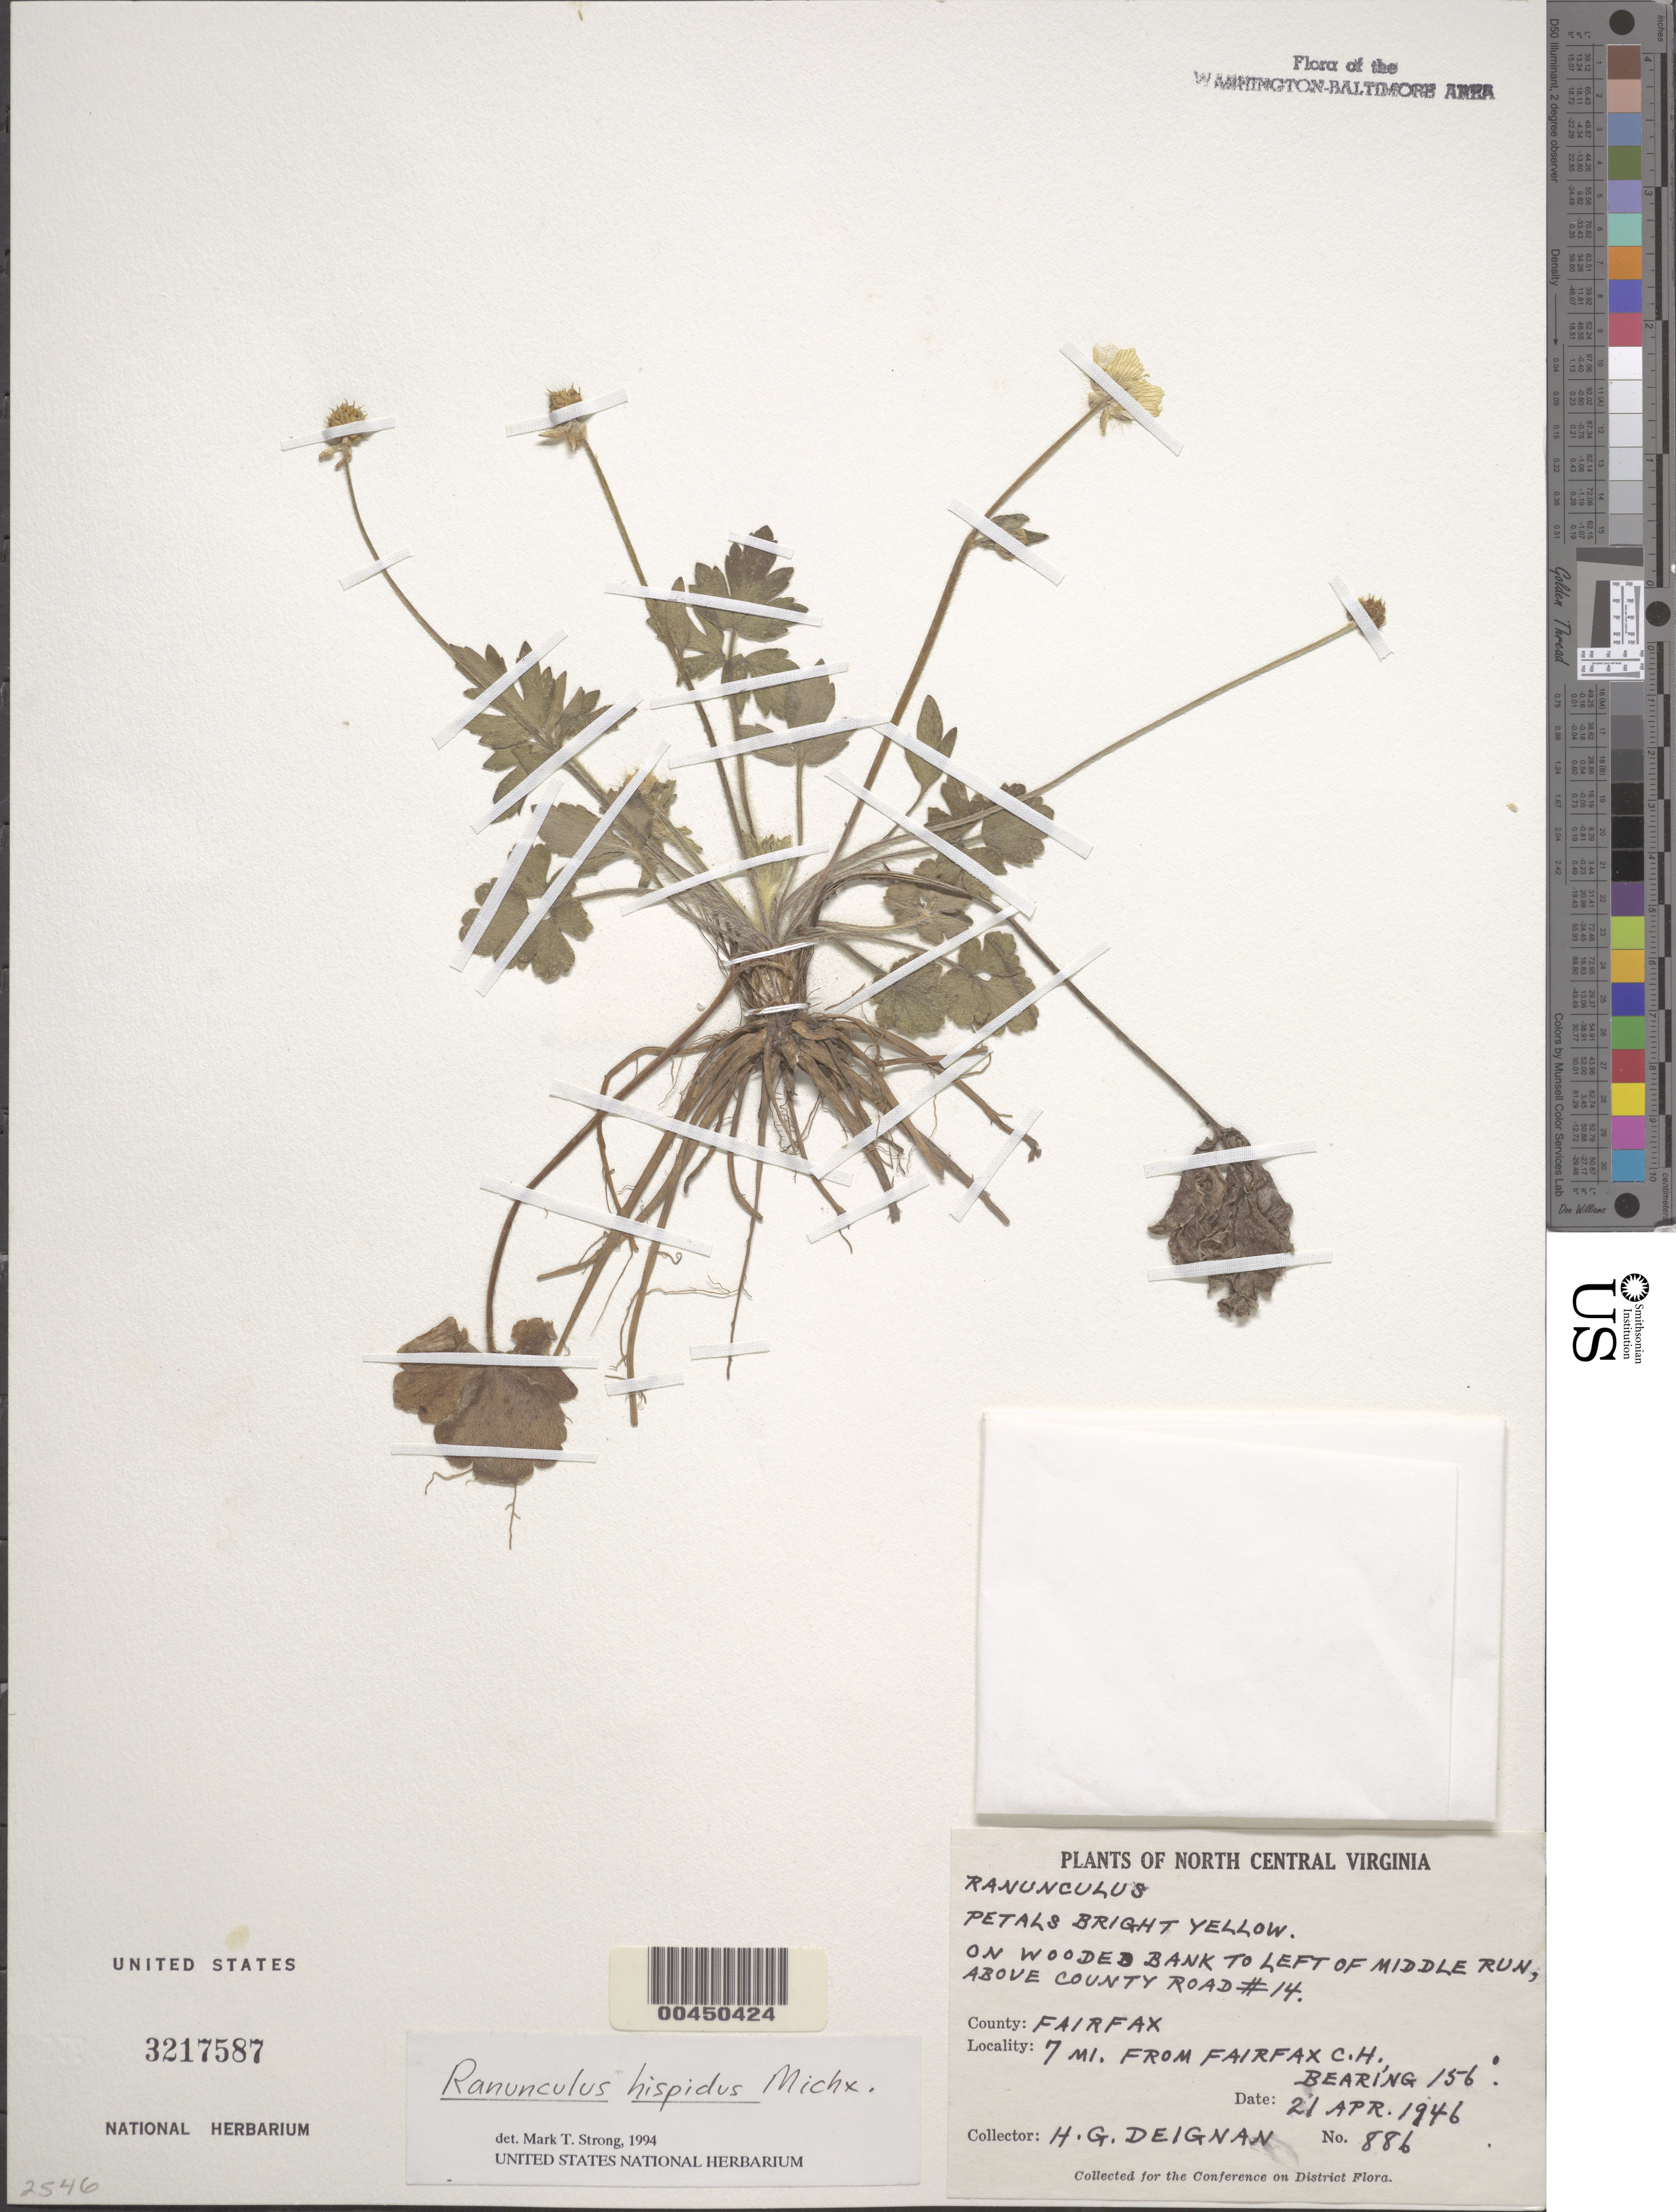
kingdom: Plantae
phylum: Tracheophyta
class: Magnoliopsida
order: Ranunculales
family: Ranunculaceae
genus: Ranunculus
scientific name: Ranunculus hispidus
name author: Michx.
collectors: H. Deignan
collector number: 886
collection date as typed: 21 Apr 1946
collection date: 1946-04-21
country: United States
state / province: Virginia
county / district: Fairfax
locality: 7 Mi from Fairfax Court House, above County road 14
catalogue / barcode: US 3217587